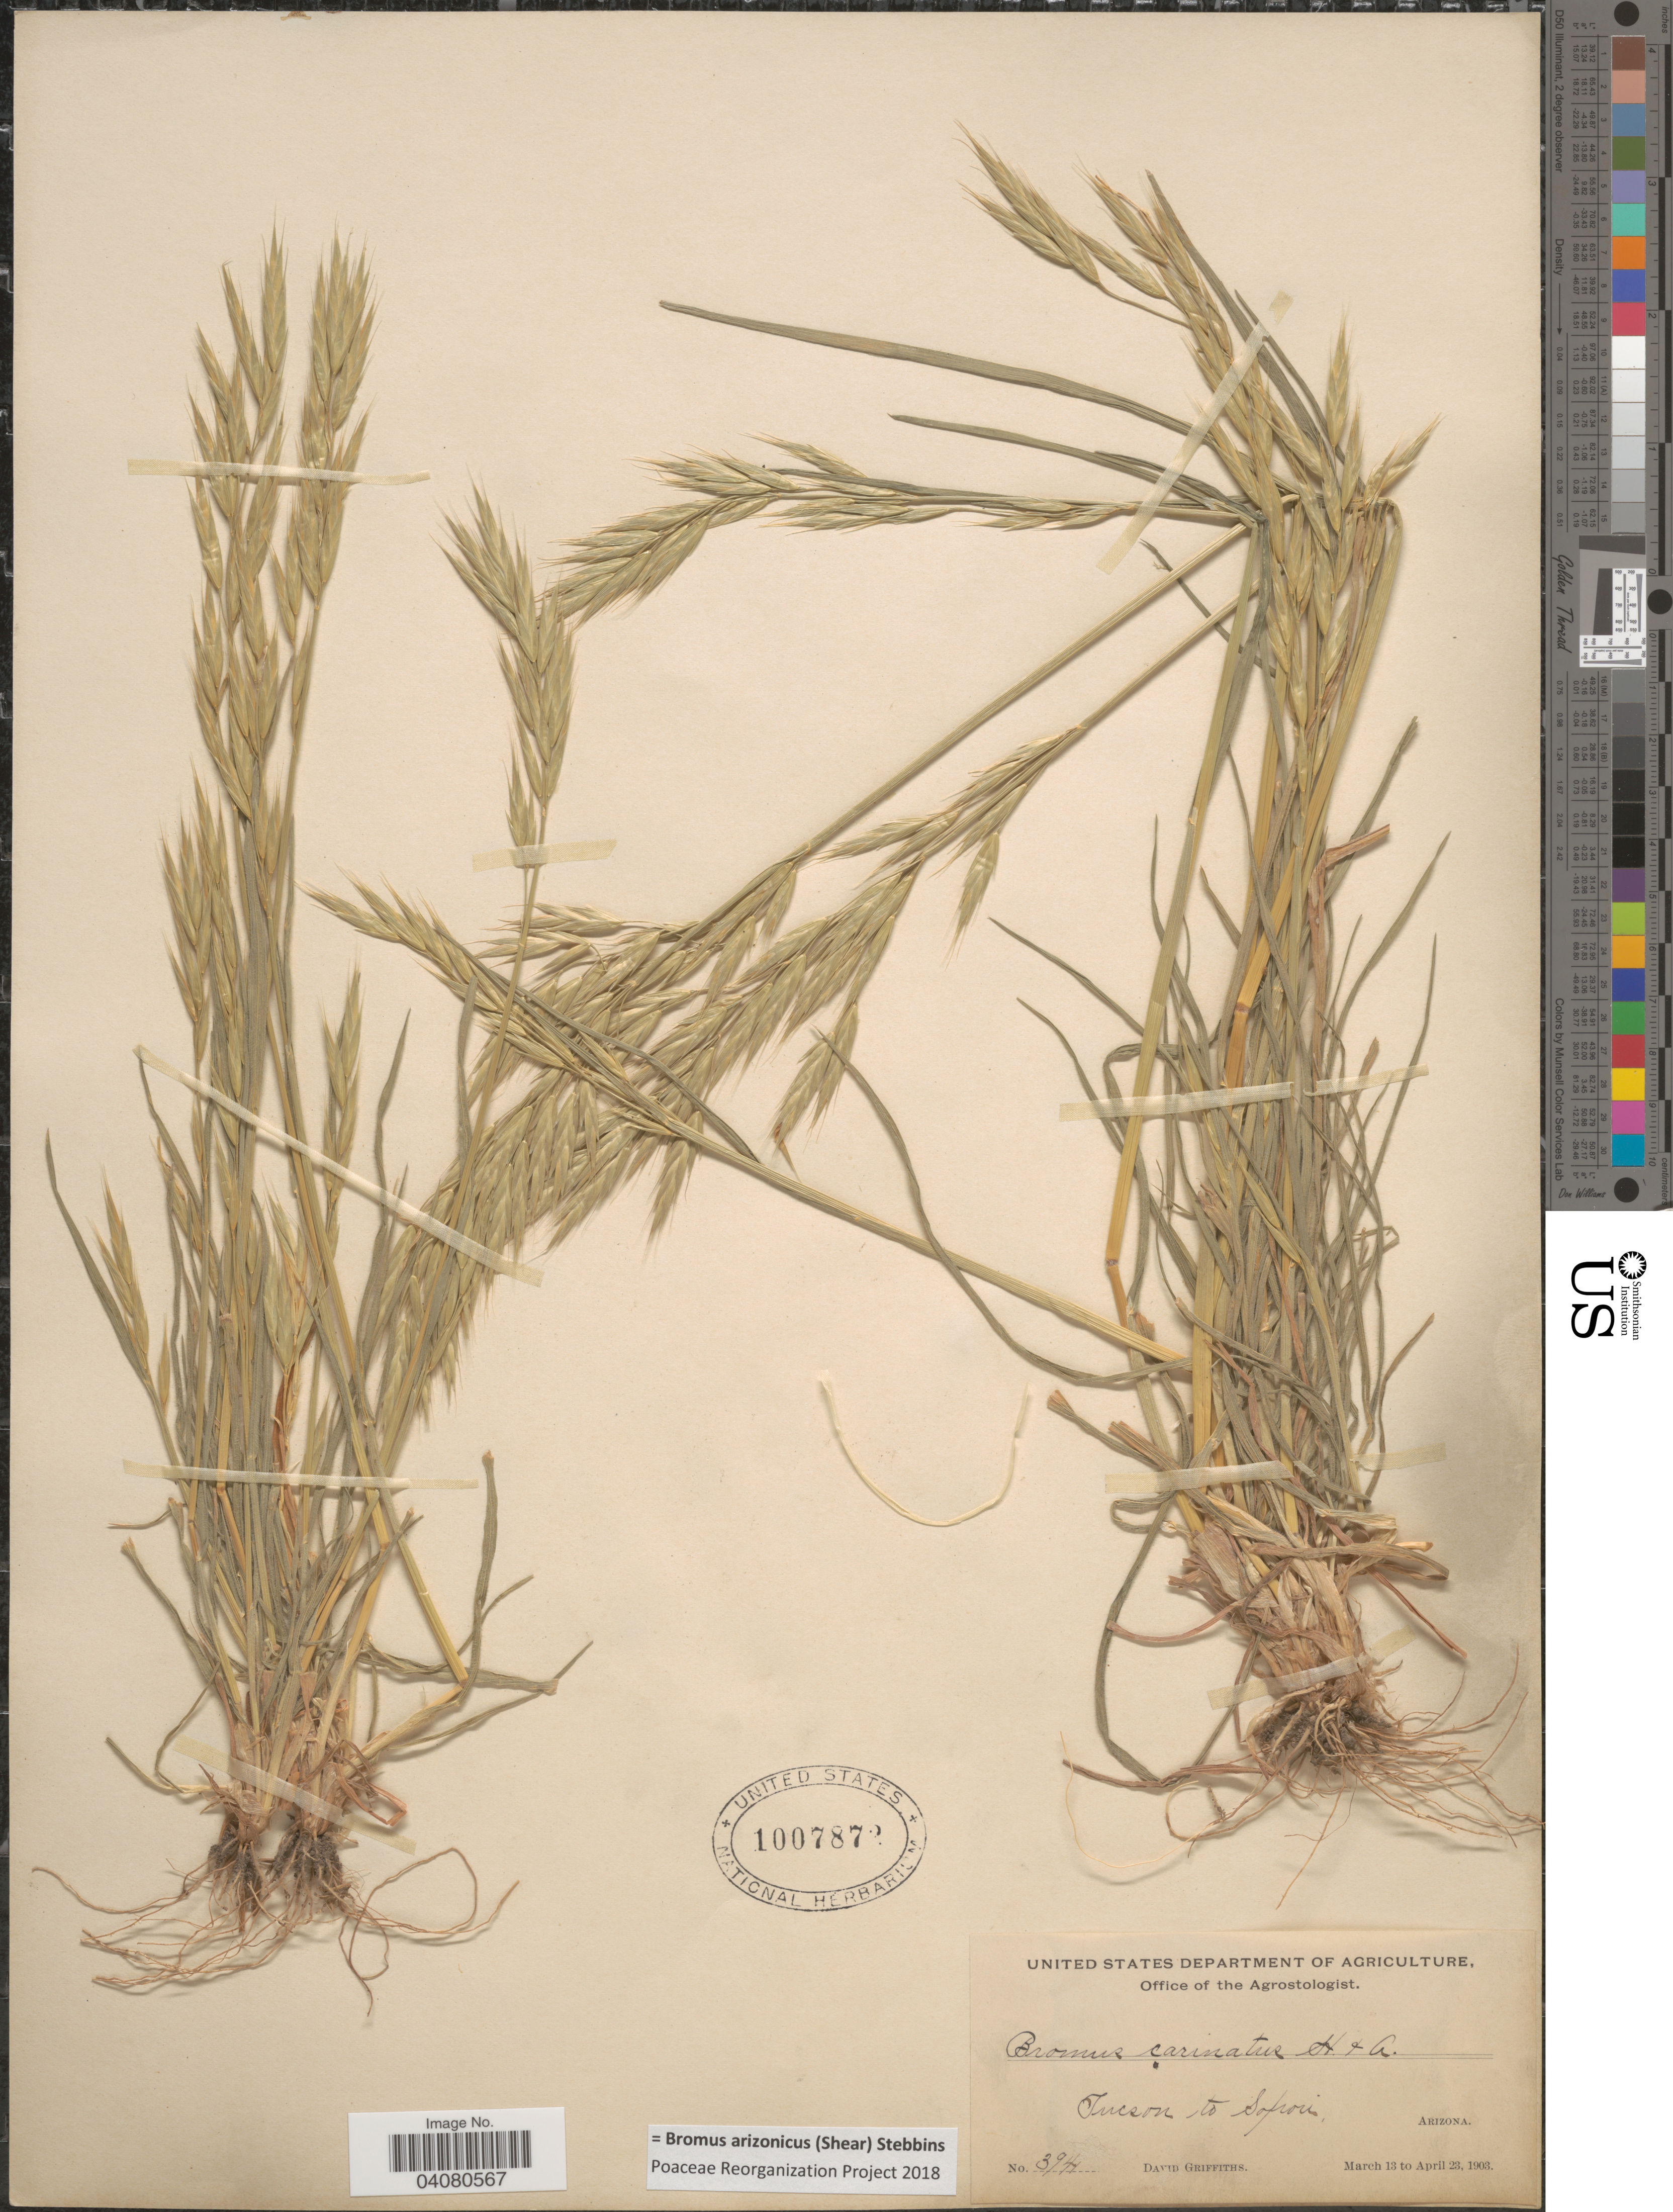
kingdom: Plantae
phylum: Tracheophyta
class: Liliopsida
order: Poales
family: Poaceae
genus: Bromus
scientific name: Bromus arizonicus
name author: (Shear) Stebbins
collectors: D. Griffiths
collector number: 3941*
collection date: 1903-03-13/1903-04-23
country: United States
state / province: Arizona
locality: Tucson to Sopori.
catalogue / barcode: US 1007872